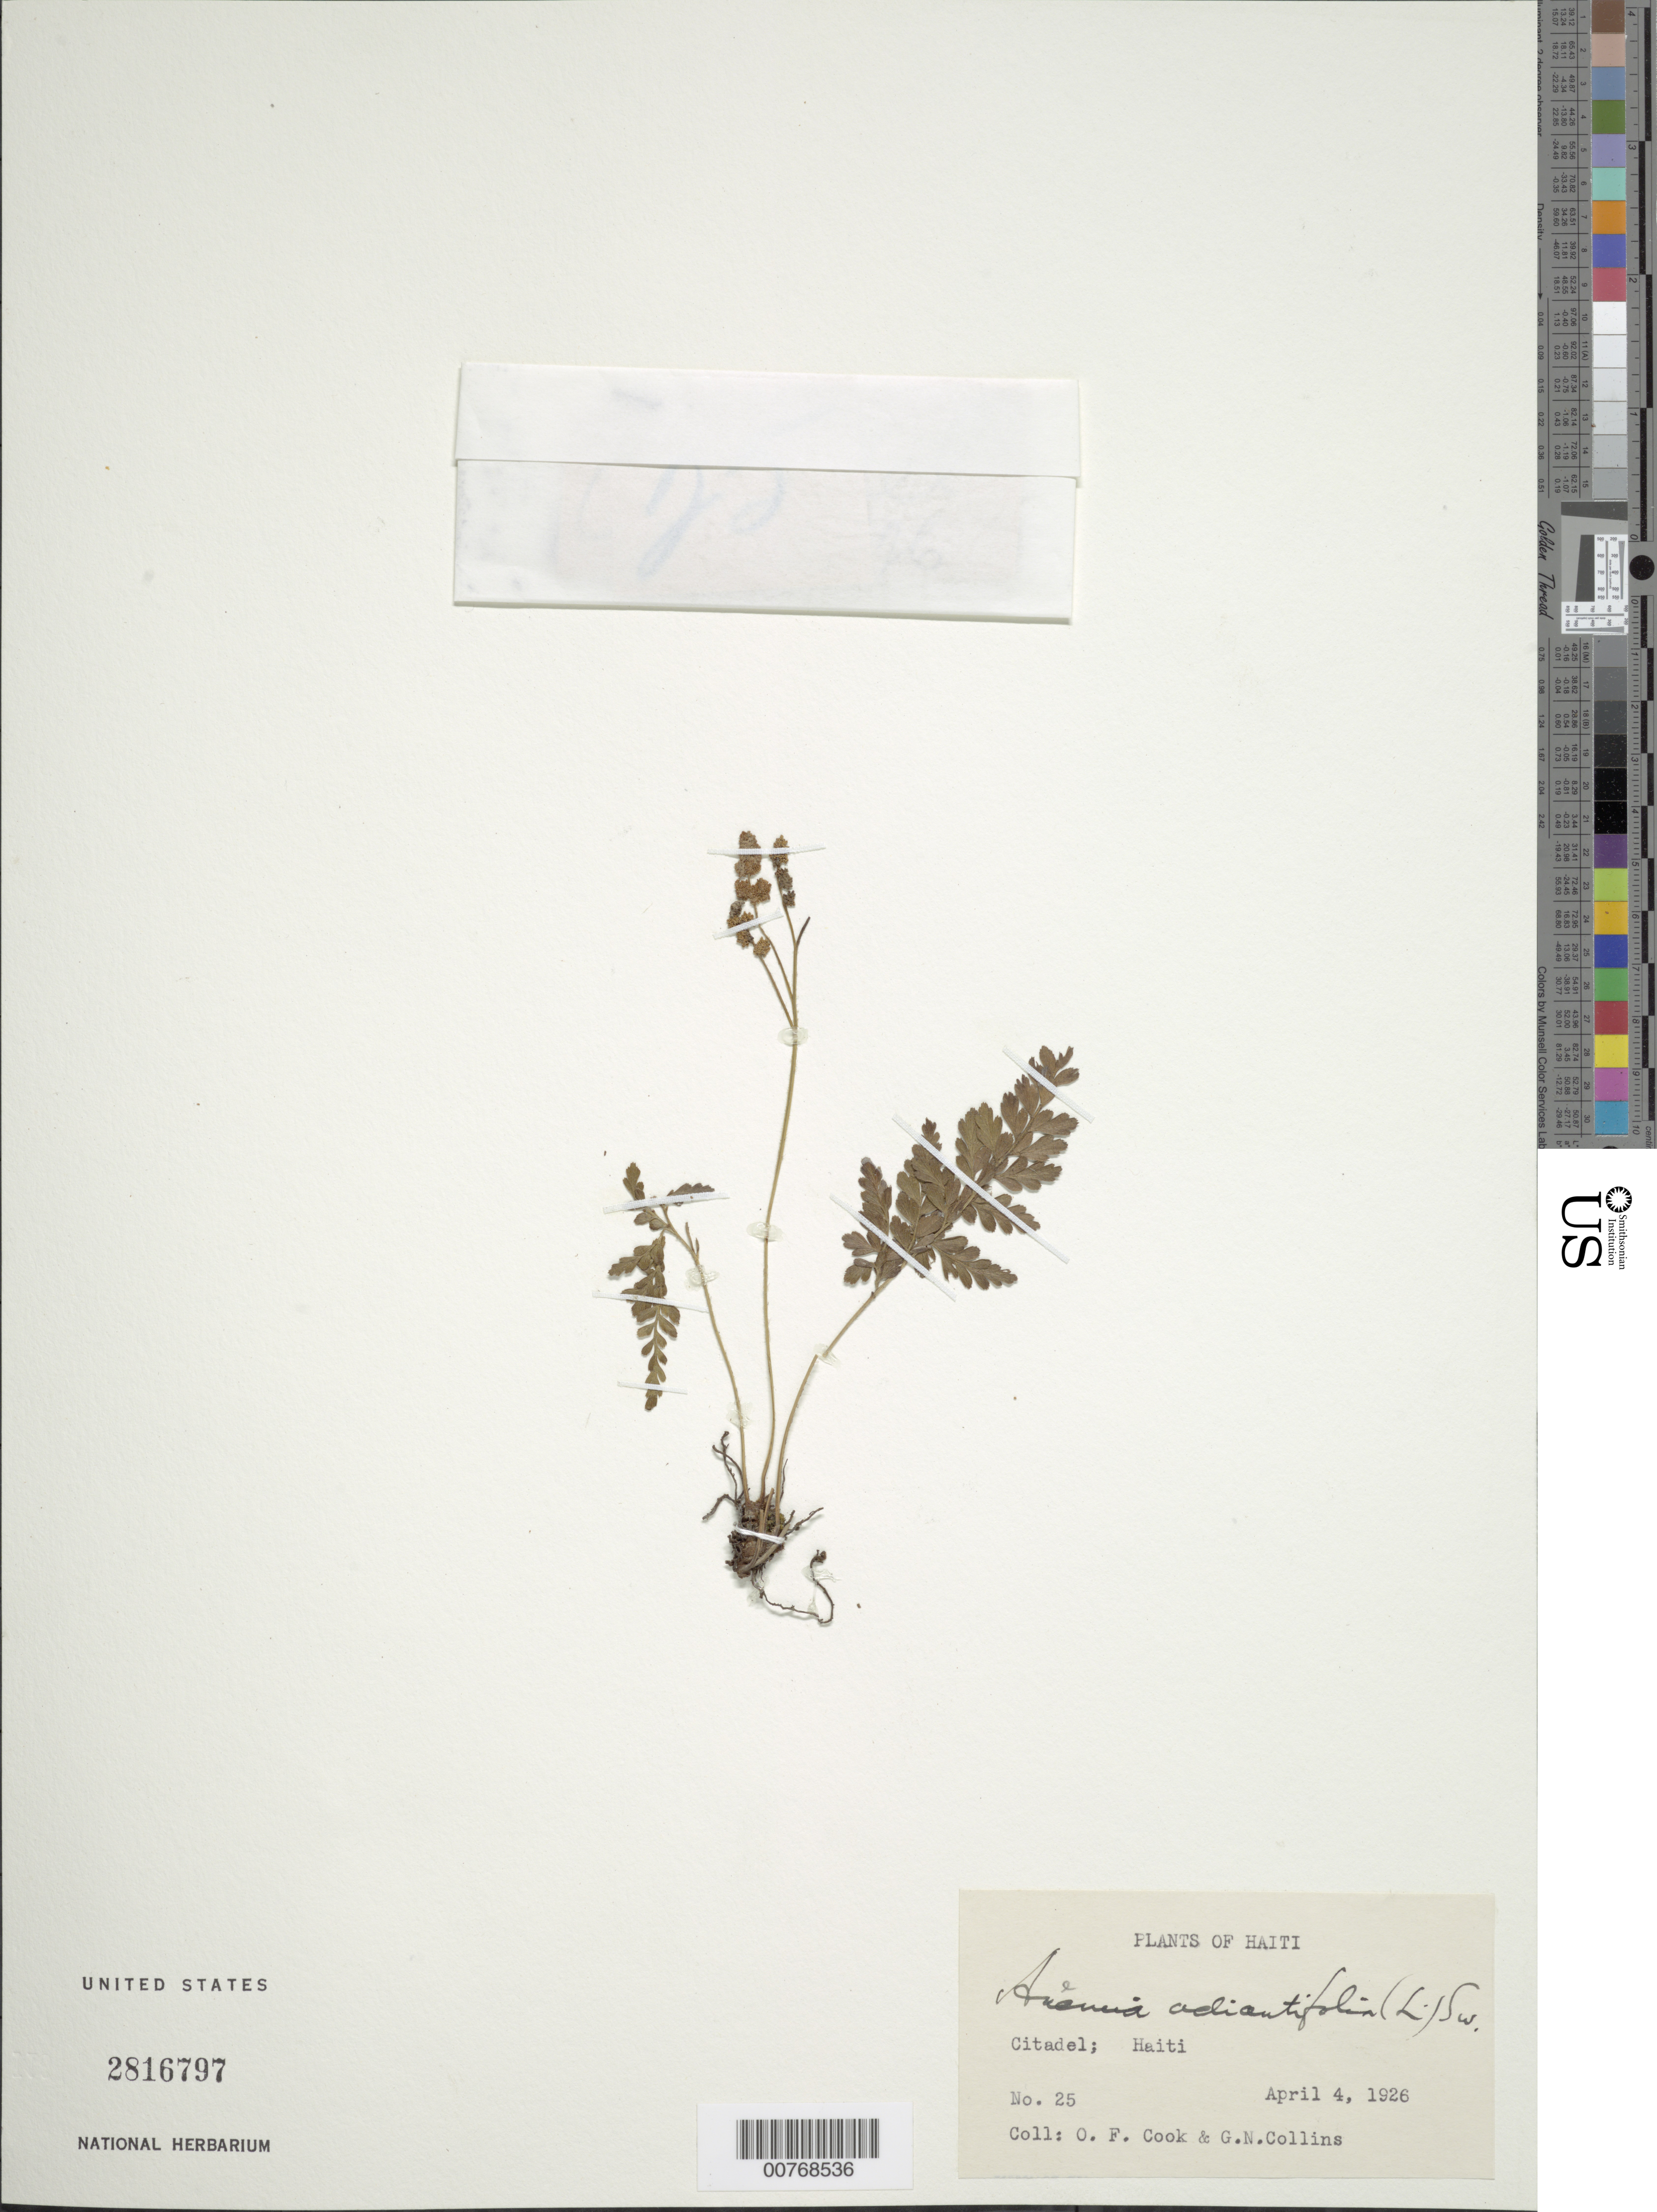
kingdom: Plantae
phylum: Tracheophyta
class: Polypodiopsida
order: Schizaeales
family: Anemiaceae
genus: Anemia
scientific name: Anemia adiantifolia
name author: (L.) Sw.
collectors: O. F. Cook & G. Collins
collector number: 25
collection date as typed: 04 Apr 1926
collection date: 1926-04-04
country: Haiti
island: Hispaniola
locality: Citadel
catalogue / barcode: US 2816797